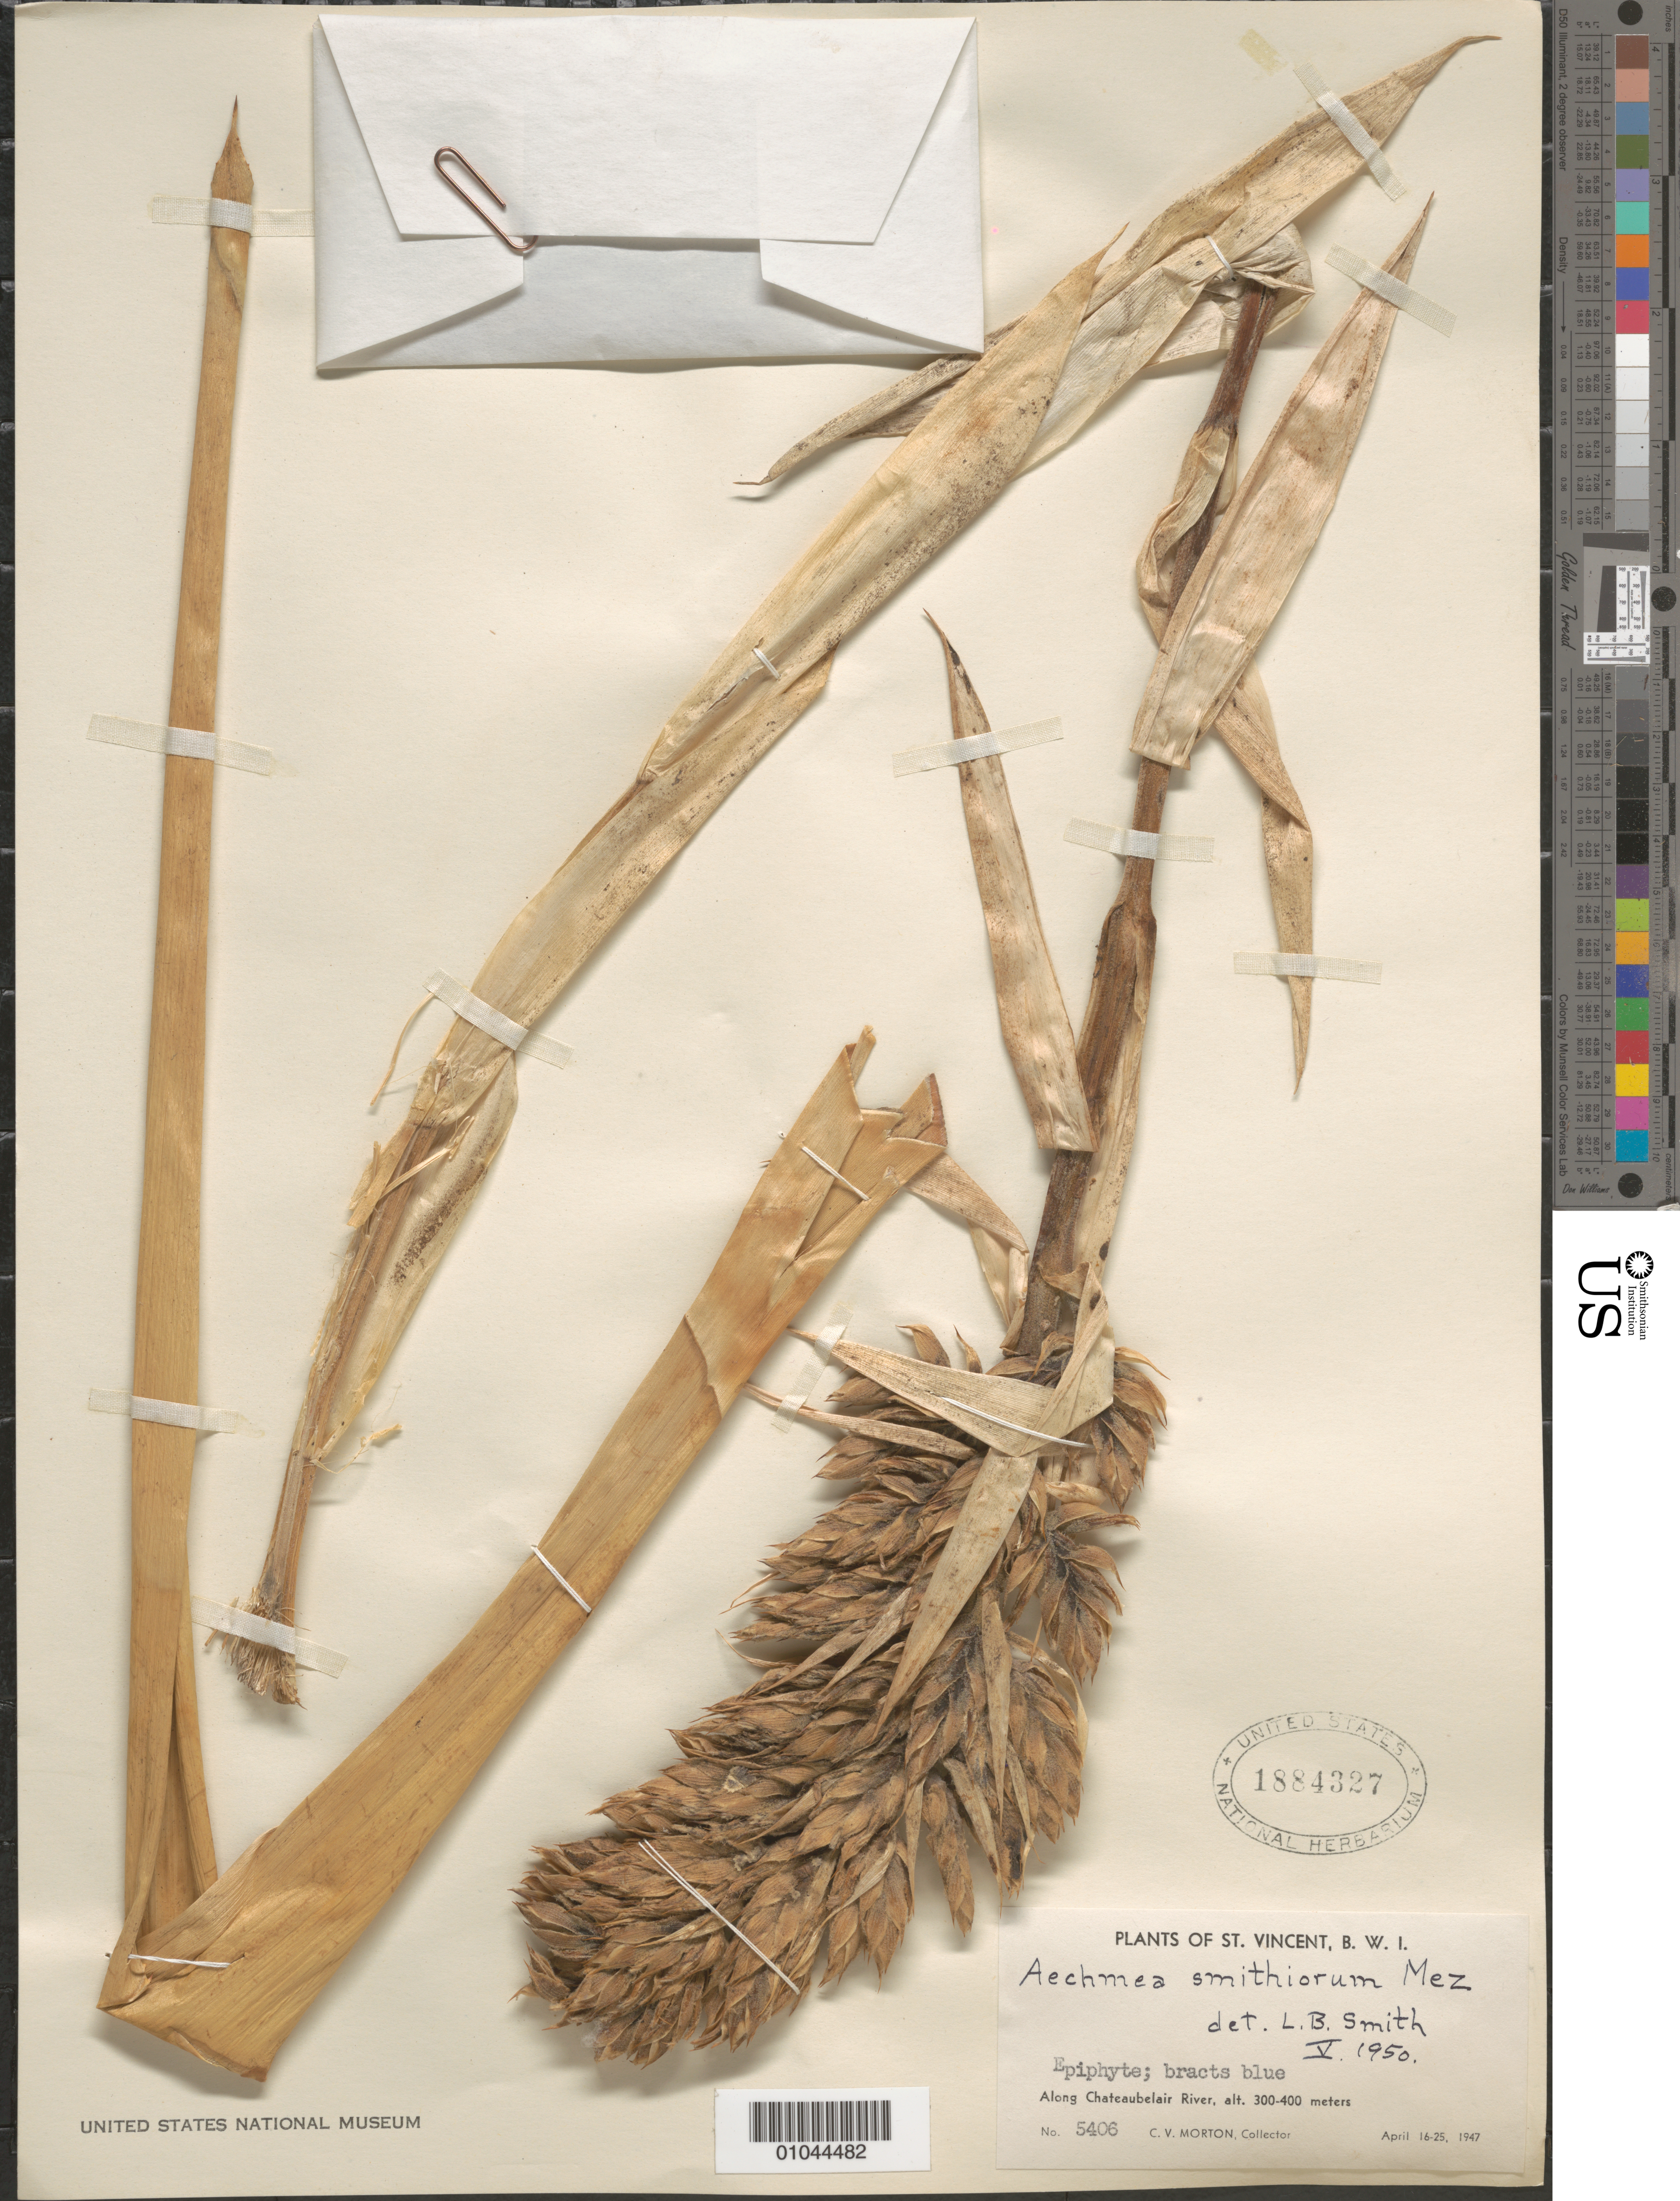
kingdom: Plantae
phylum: Tracheophyta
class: Liliopsida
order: Poales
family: Bromeliaceae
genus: Aechmea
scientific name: Aechmea lavandulacea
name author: C.H. Wright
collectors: C. V. Morton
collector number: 5406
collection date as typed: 16 Apr 1947 to 25 Apr 1947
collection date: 1947-04-16/1947-04-25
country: St. Vincent - Grenadines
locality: Along Chateaubelair River.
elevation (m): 300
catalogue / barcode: US 1884327